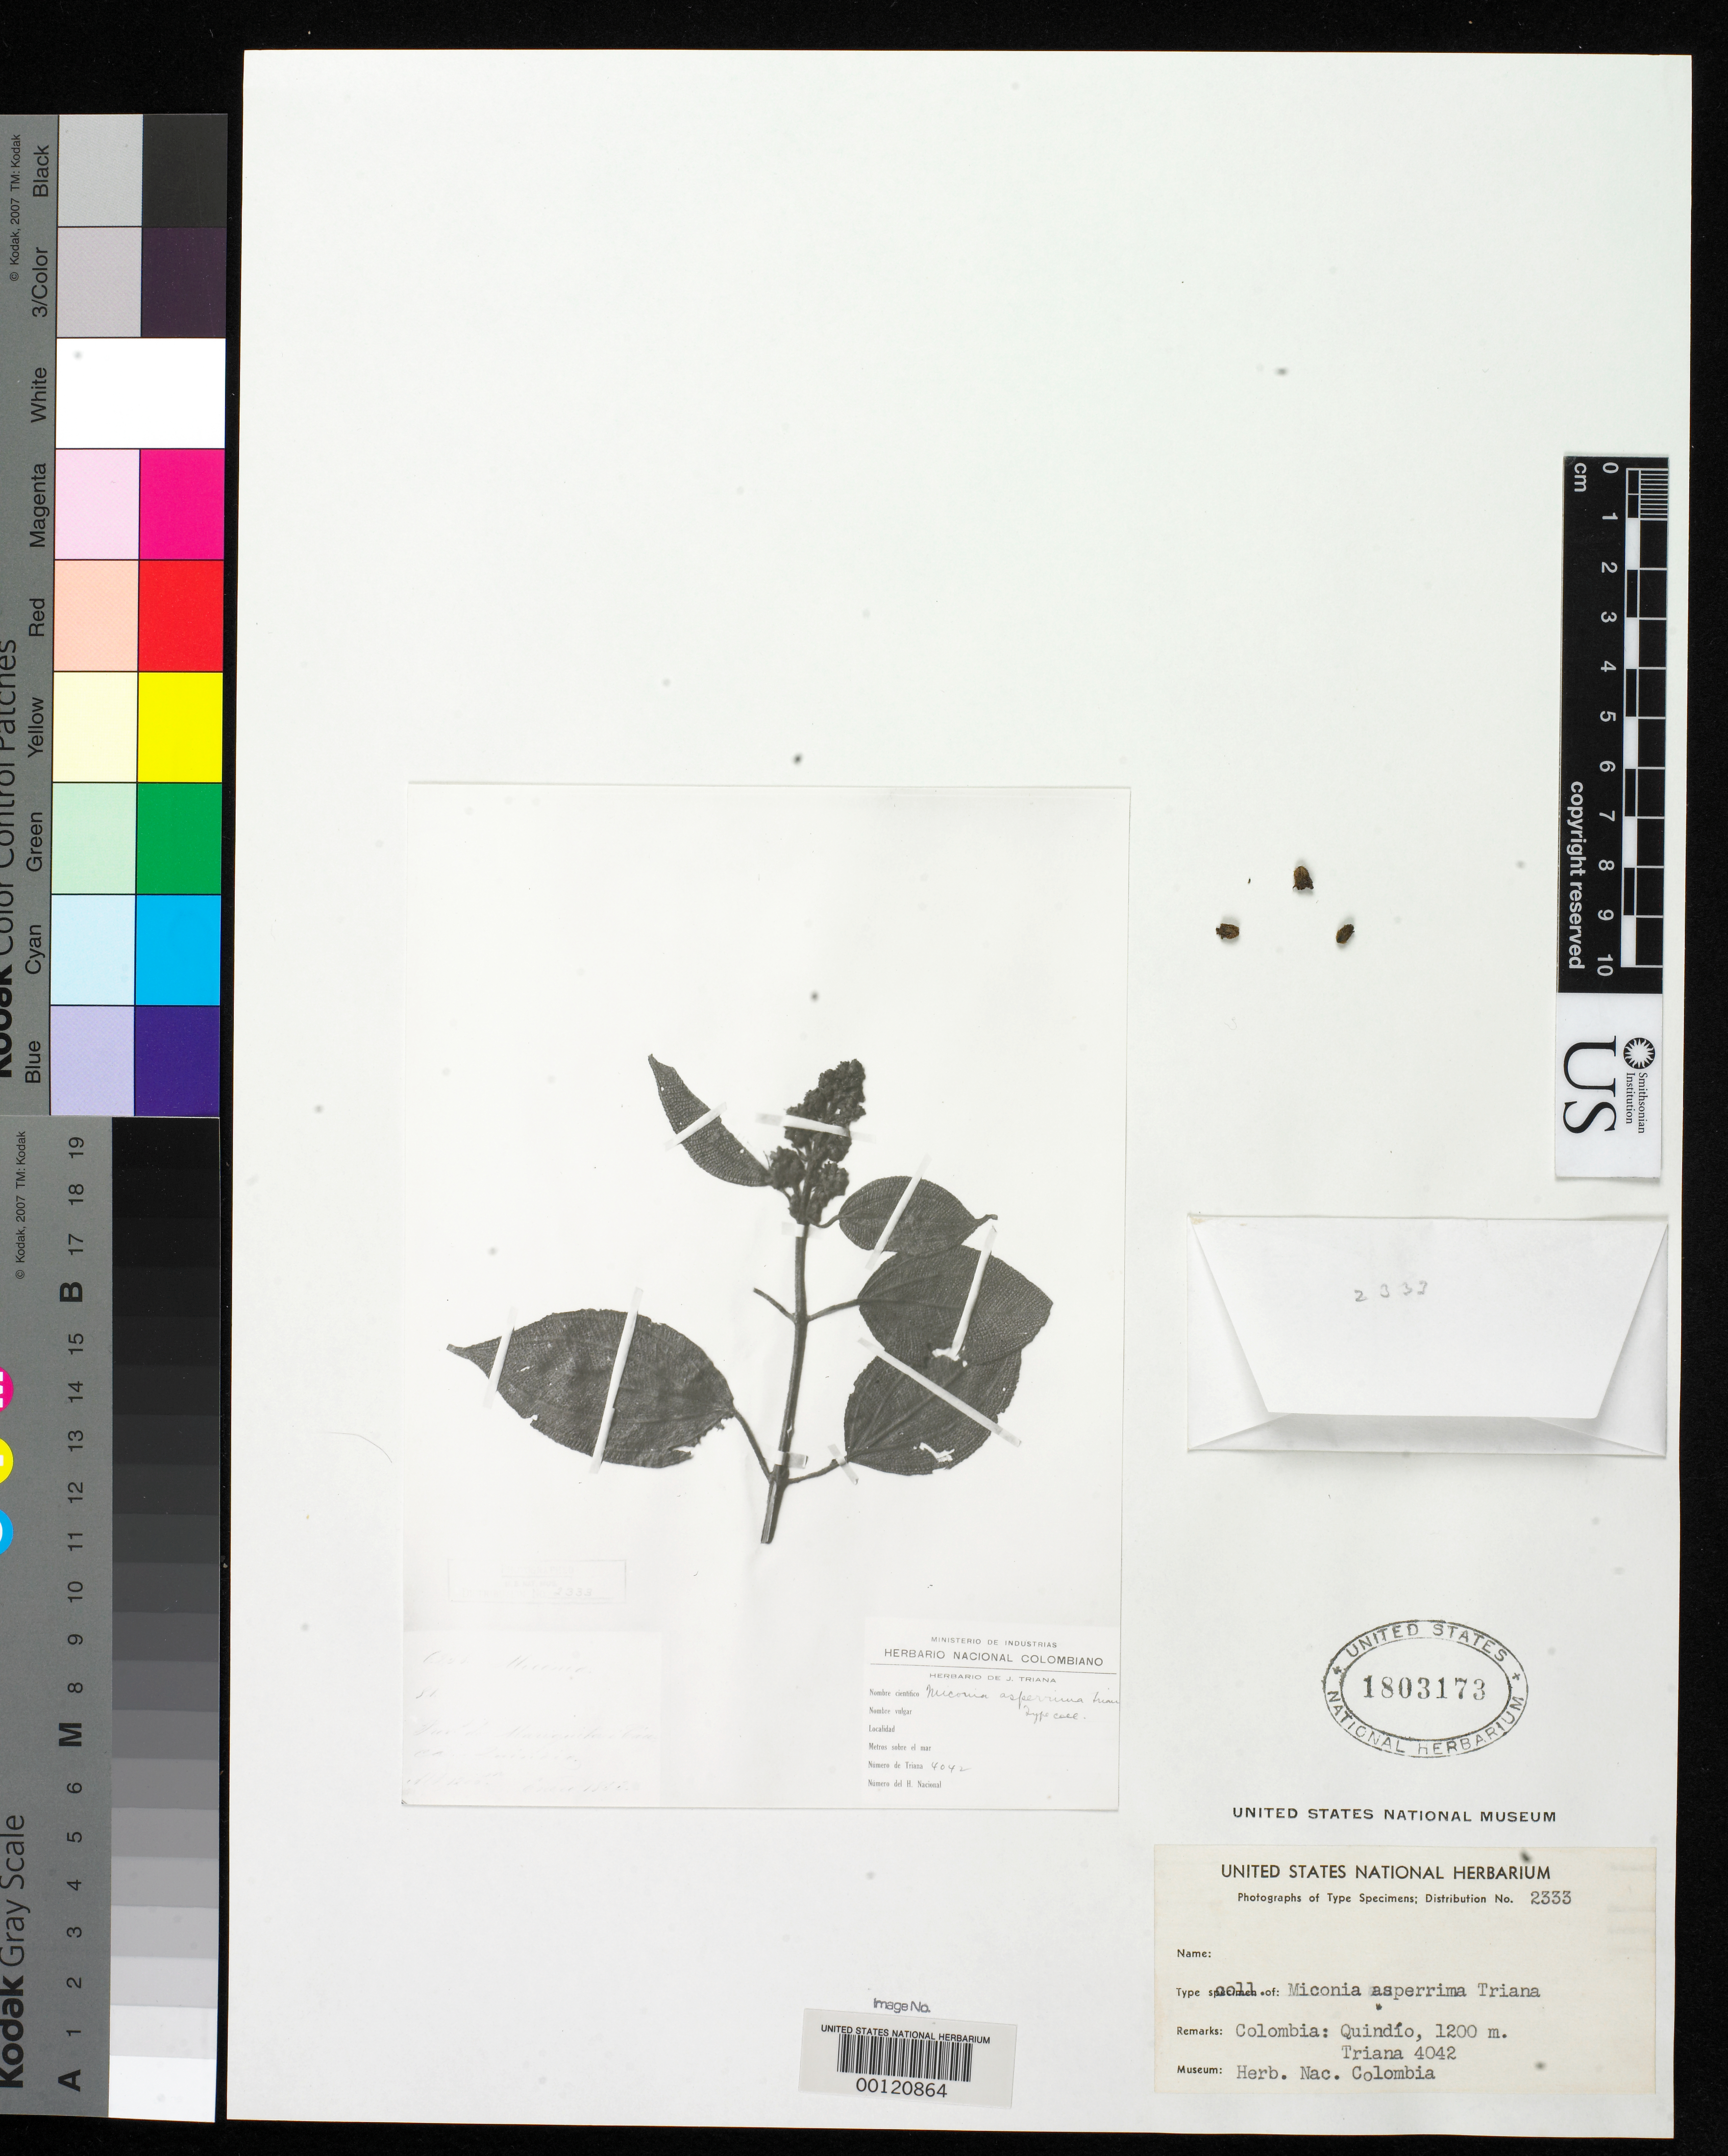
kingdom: Plantae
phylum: Tracheophyta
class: Magnoliopsida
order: Myrtales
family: Melastomataceae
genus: Miconia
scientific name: Miconia asperrima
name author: Triana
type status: Type Fragment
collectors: J. J. Triana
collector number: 4042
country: Colombia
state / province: Quindío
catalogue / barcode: US 1803173